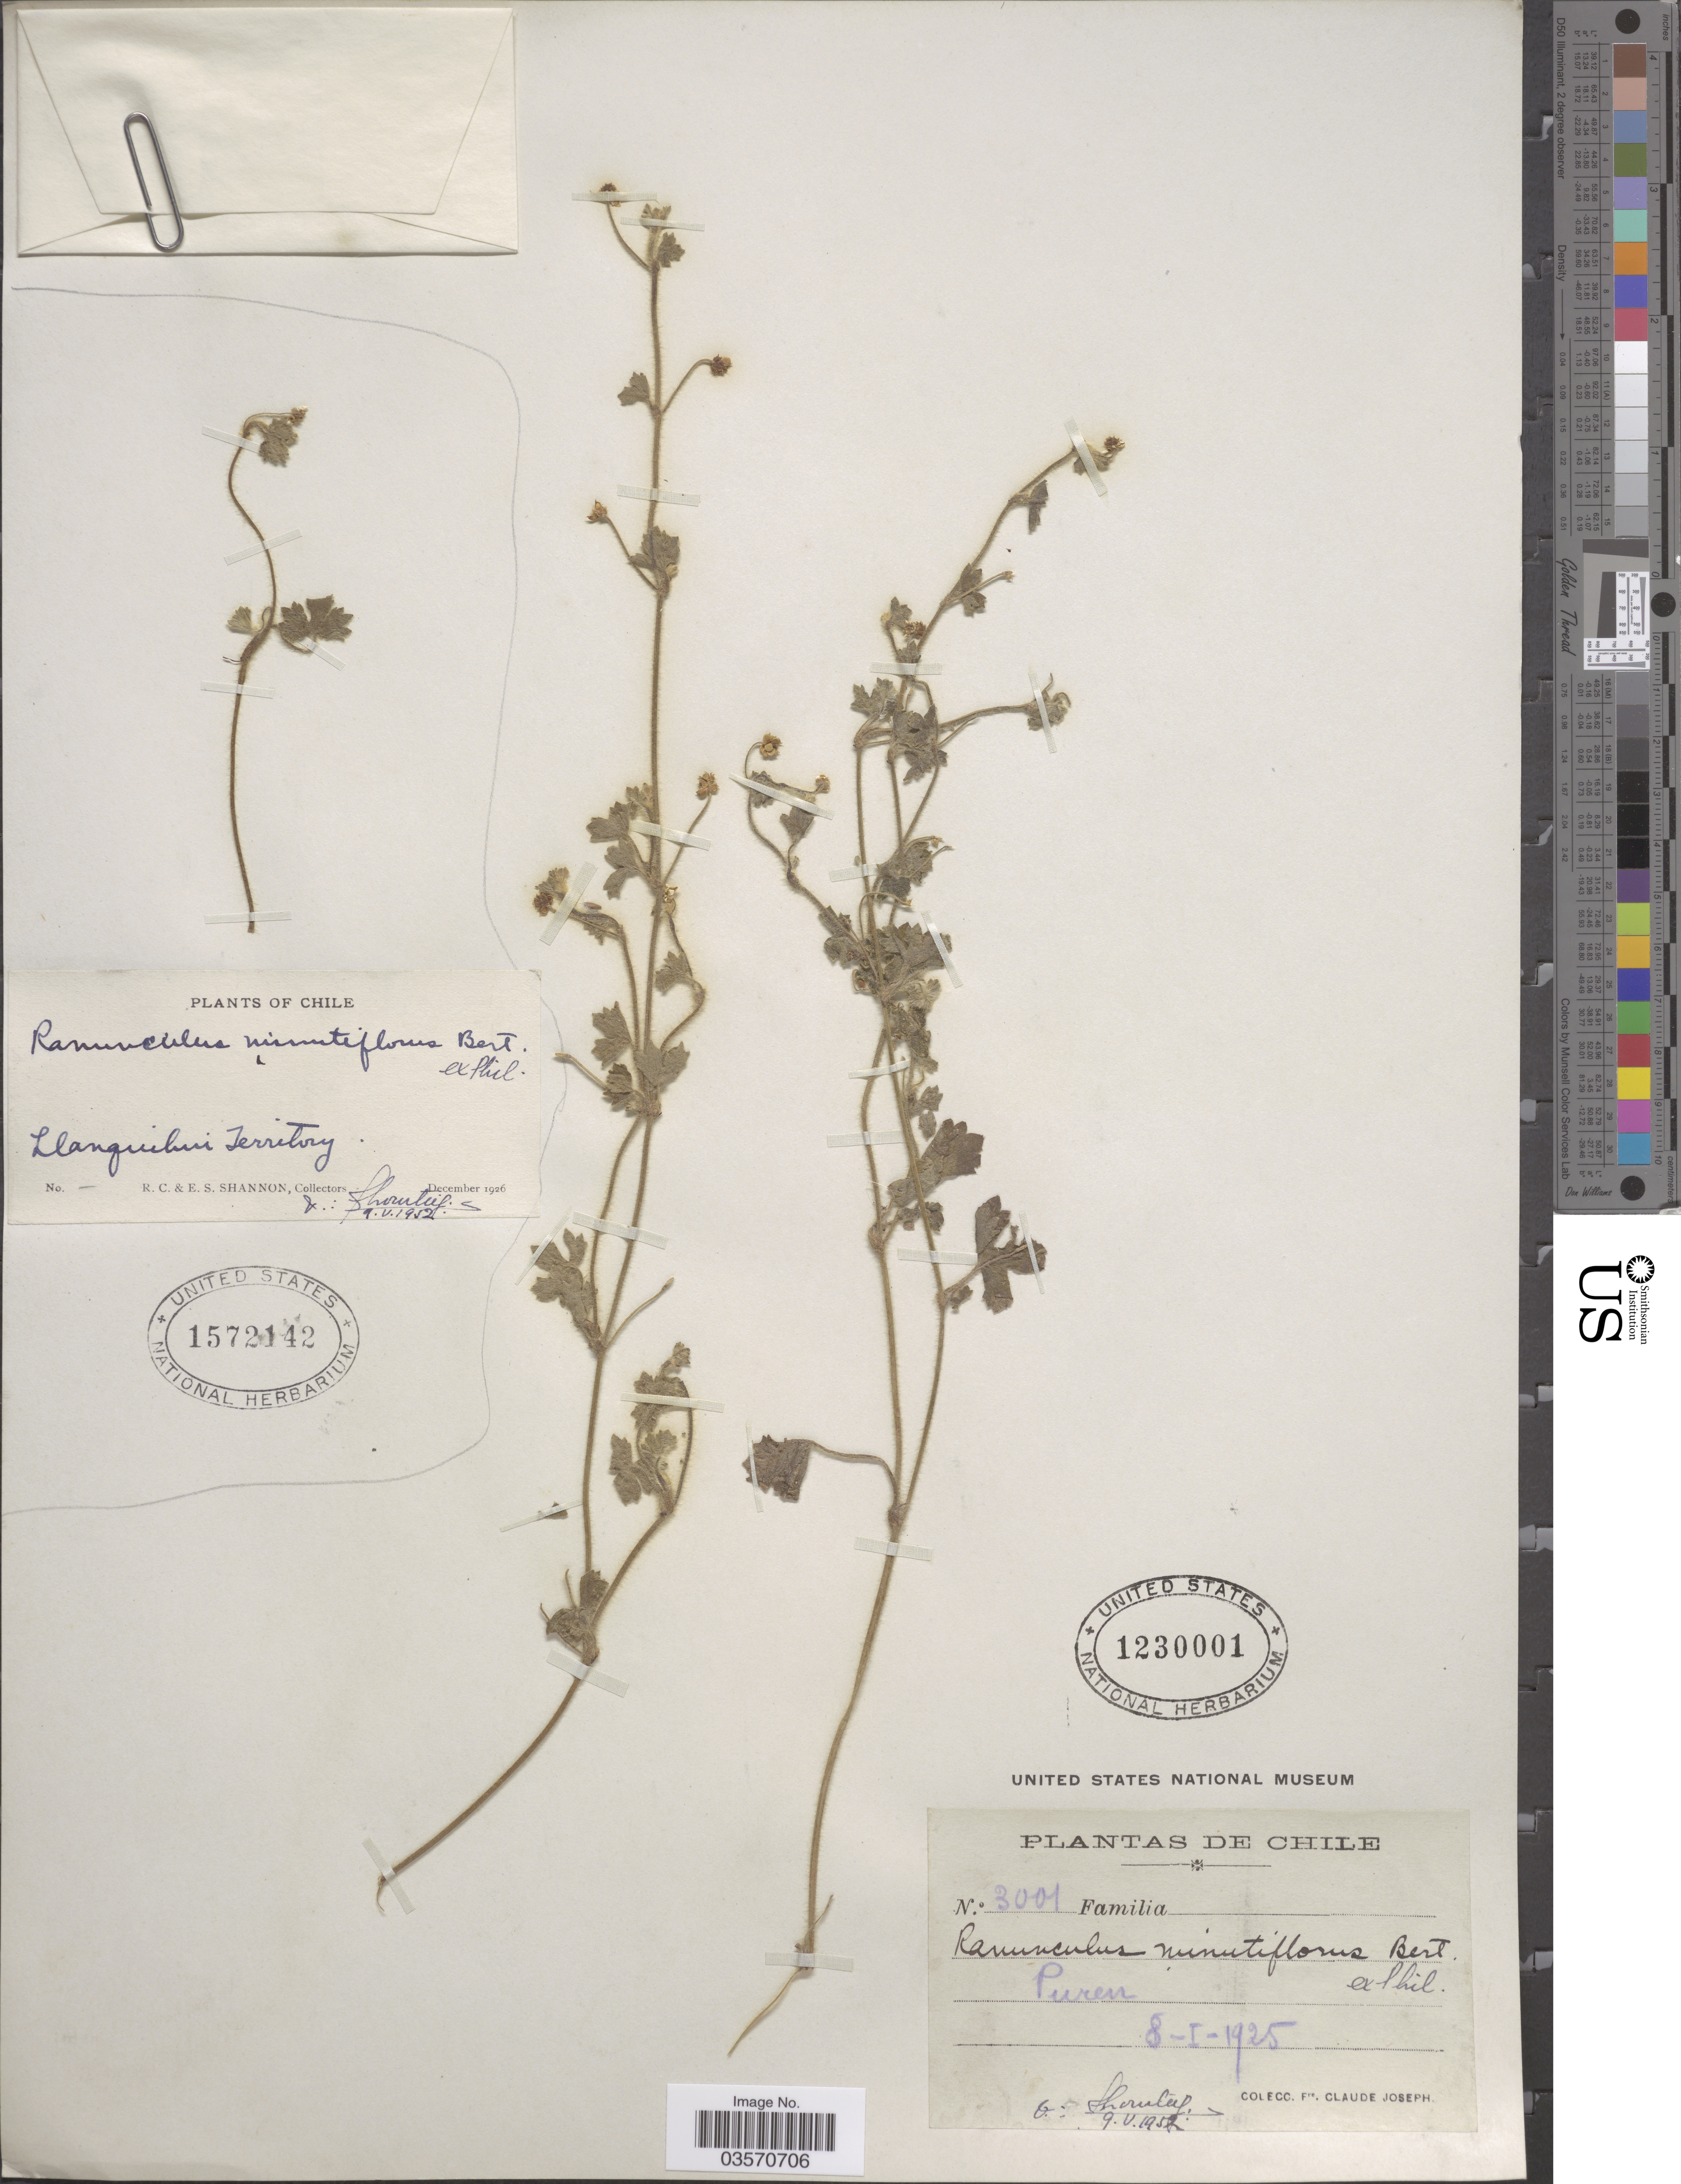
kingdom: Plantae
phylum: Tracheophyta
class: Magnoliopsida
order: Ranunculales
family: Ranunculaceae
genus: Ranunculus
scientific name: Ranunculus minutiflorus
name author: Bertero ex Phil.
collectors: R. Shannon & E. Shannon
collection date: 1926-12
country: Chile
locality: Llanquihue Territory.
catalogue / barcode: US 1572142